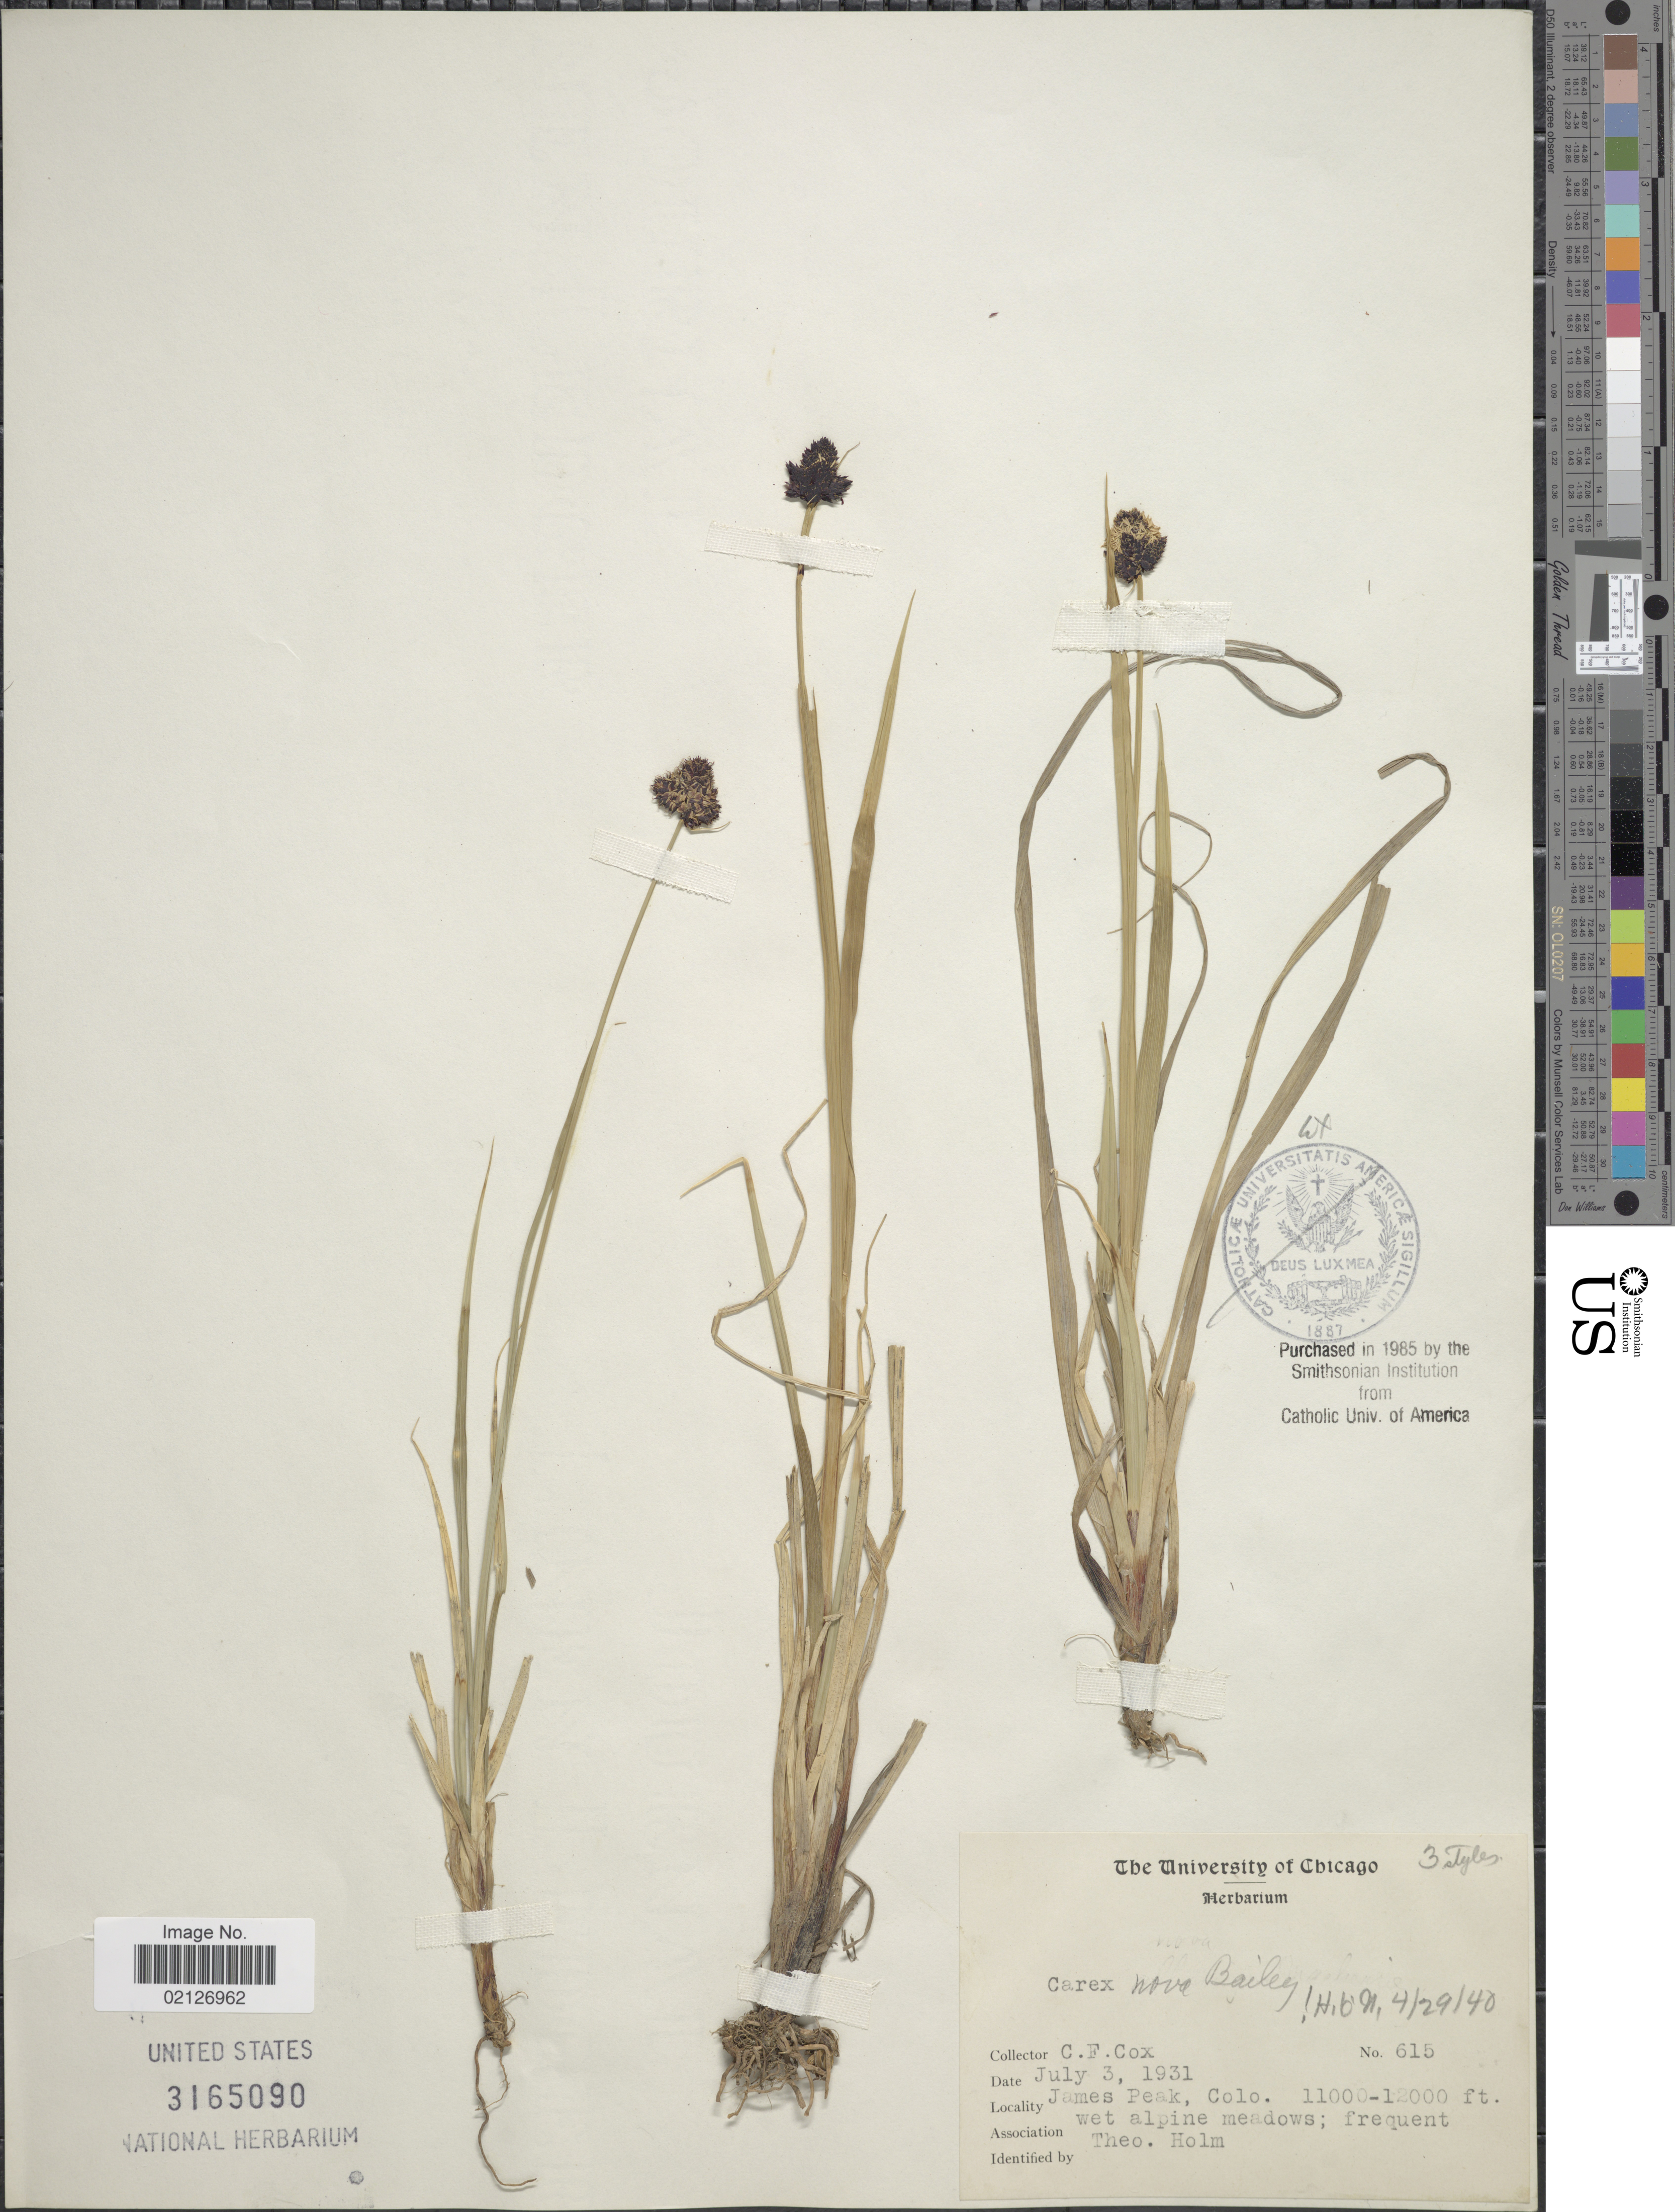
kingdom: Plantae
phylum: Tracheophyta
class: Liliopsida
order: Poales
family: Cyperaceae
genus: Carex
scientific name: Carex nova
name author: L.H. Bailey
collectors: C. Cox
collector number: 615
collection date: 1931-07-03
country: United States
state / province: Colorado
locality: James Peak, wet alpine meadows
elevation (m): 3353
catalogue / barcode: US 3165090